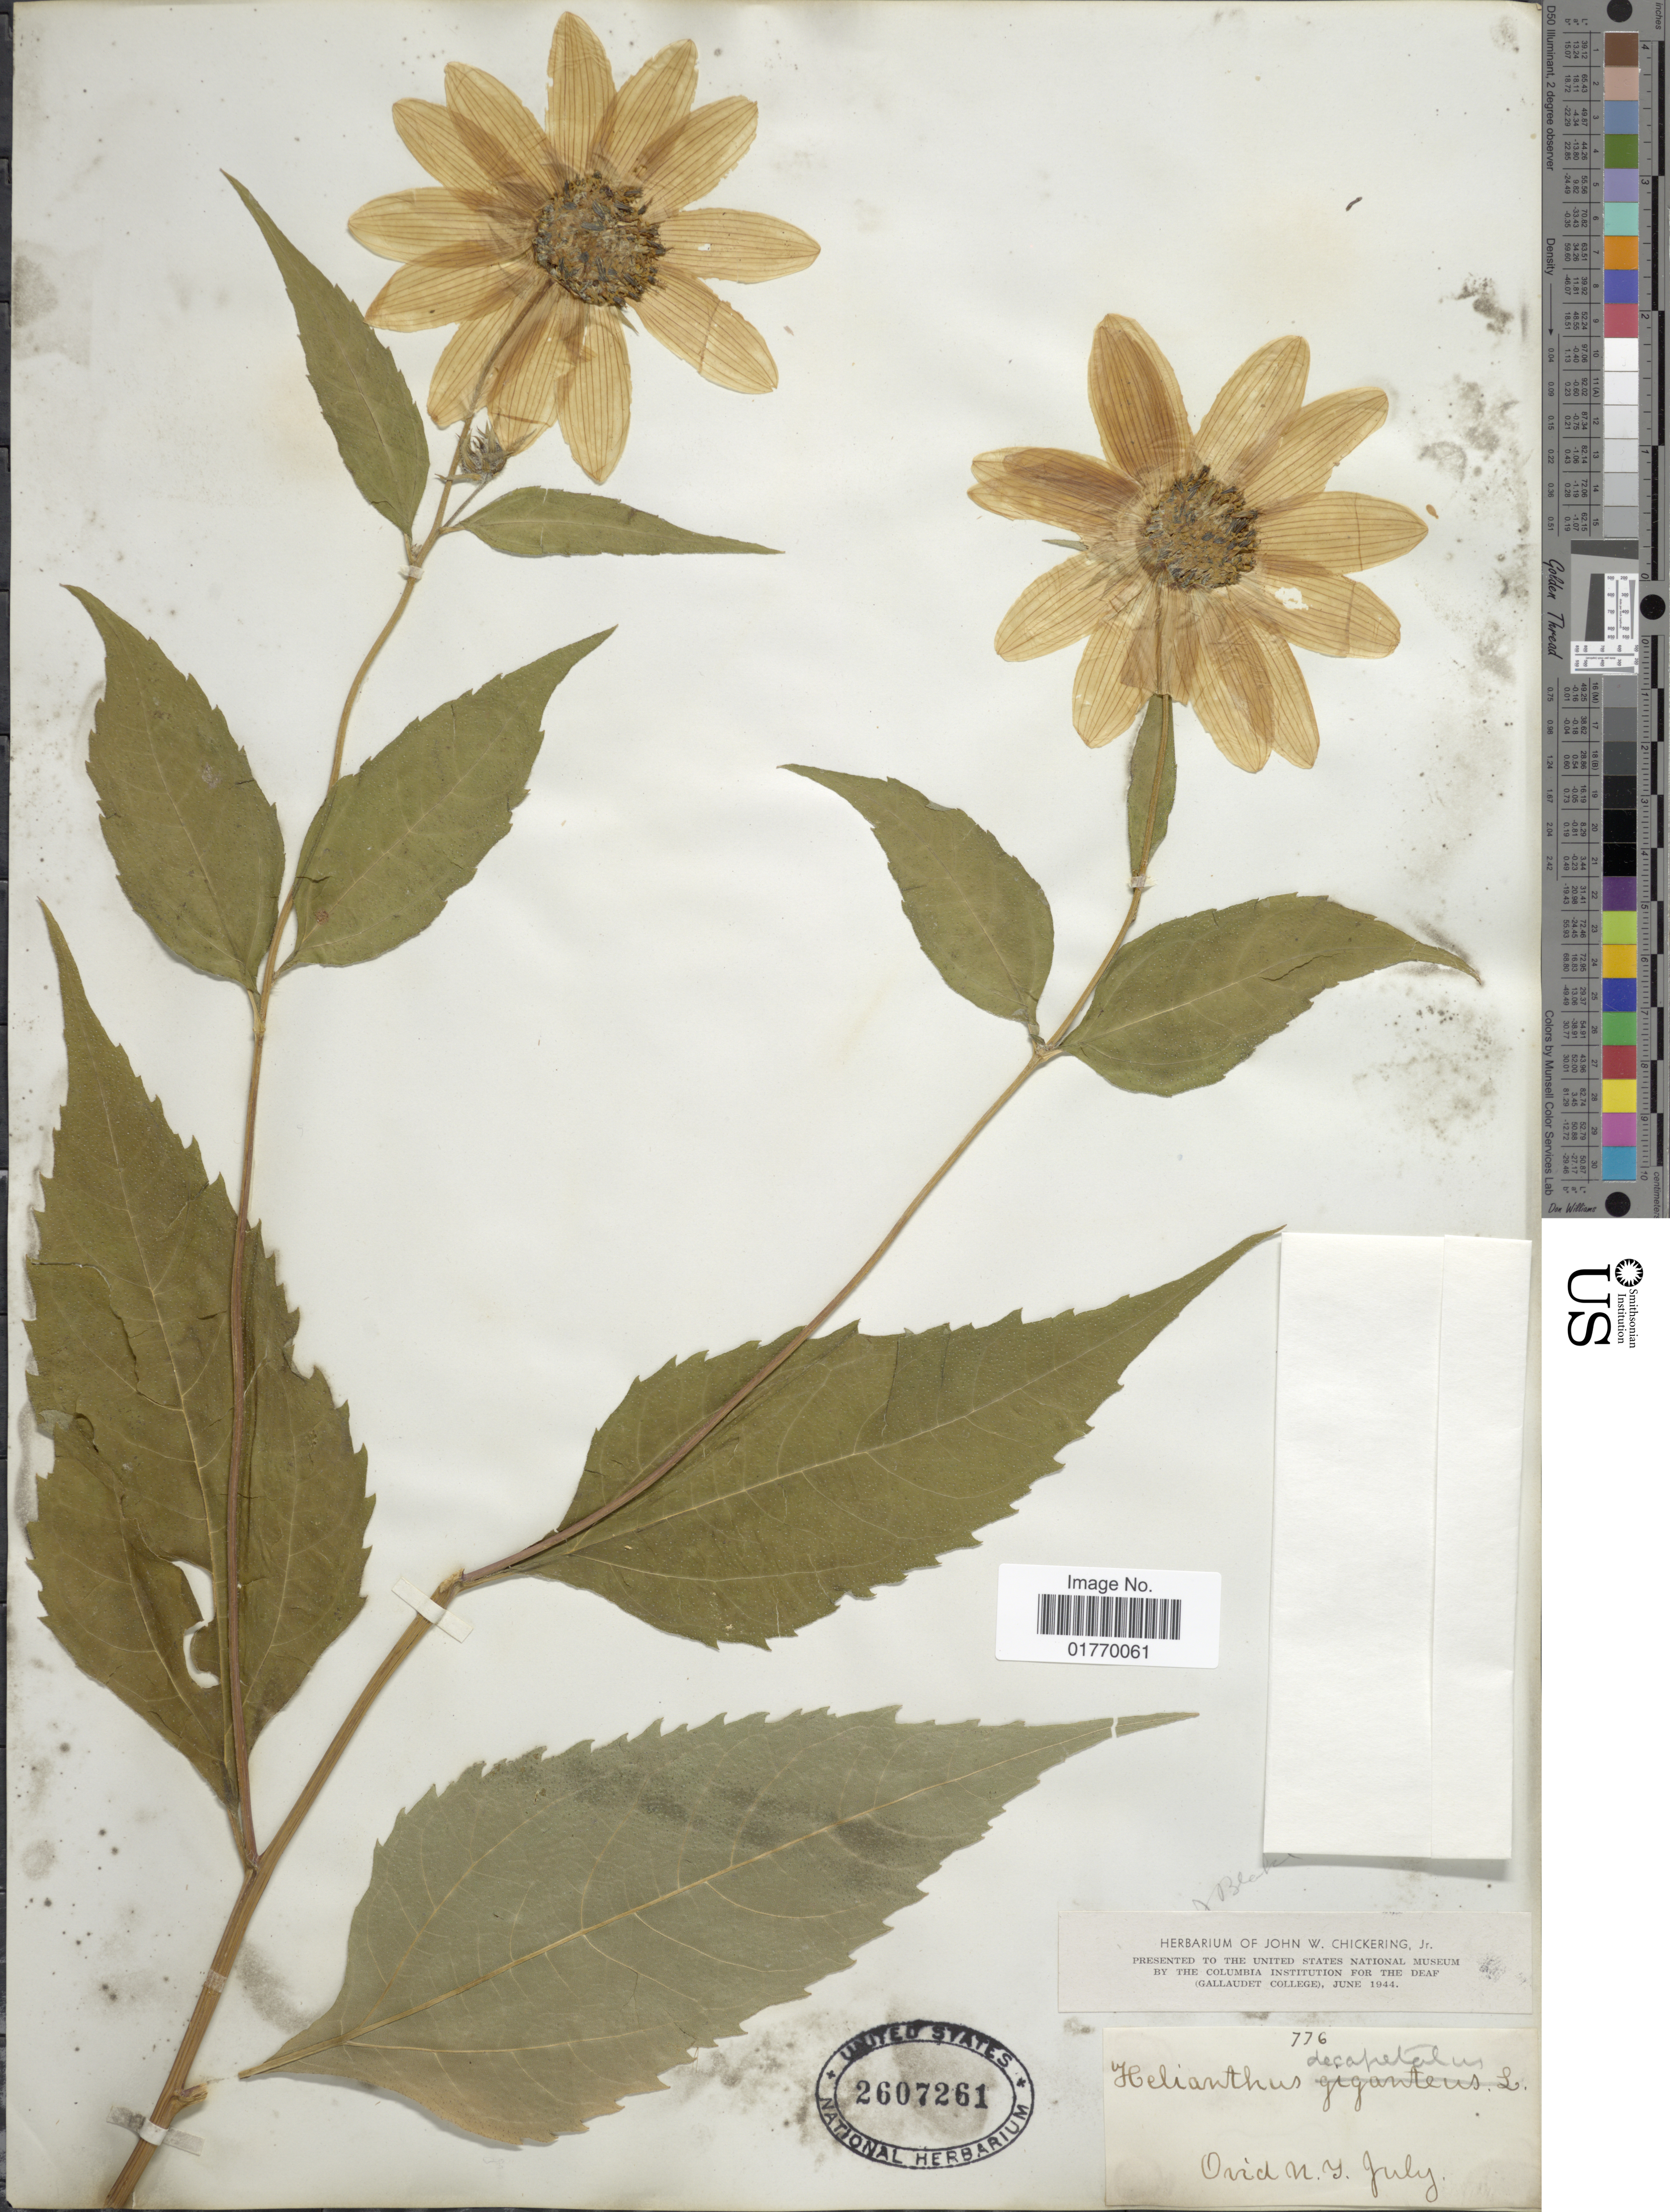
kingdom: Plantae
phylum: Tracheophyta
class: Magnoliopsida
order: Asterales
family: Asteraceae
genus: Helianthus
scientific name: Helianthus decapetalus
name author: L.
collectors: ex herb. J.W. Chickering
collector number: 776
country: United States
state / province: New York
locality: Ovid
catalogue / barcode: US 2607261